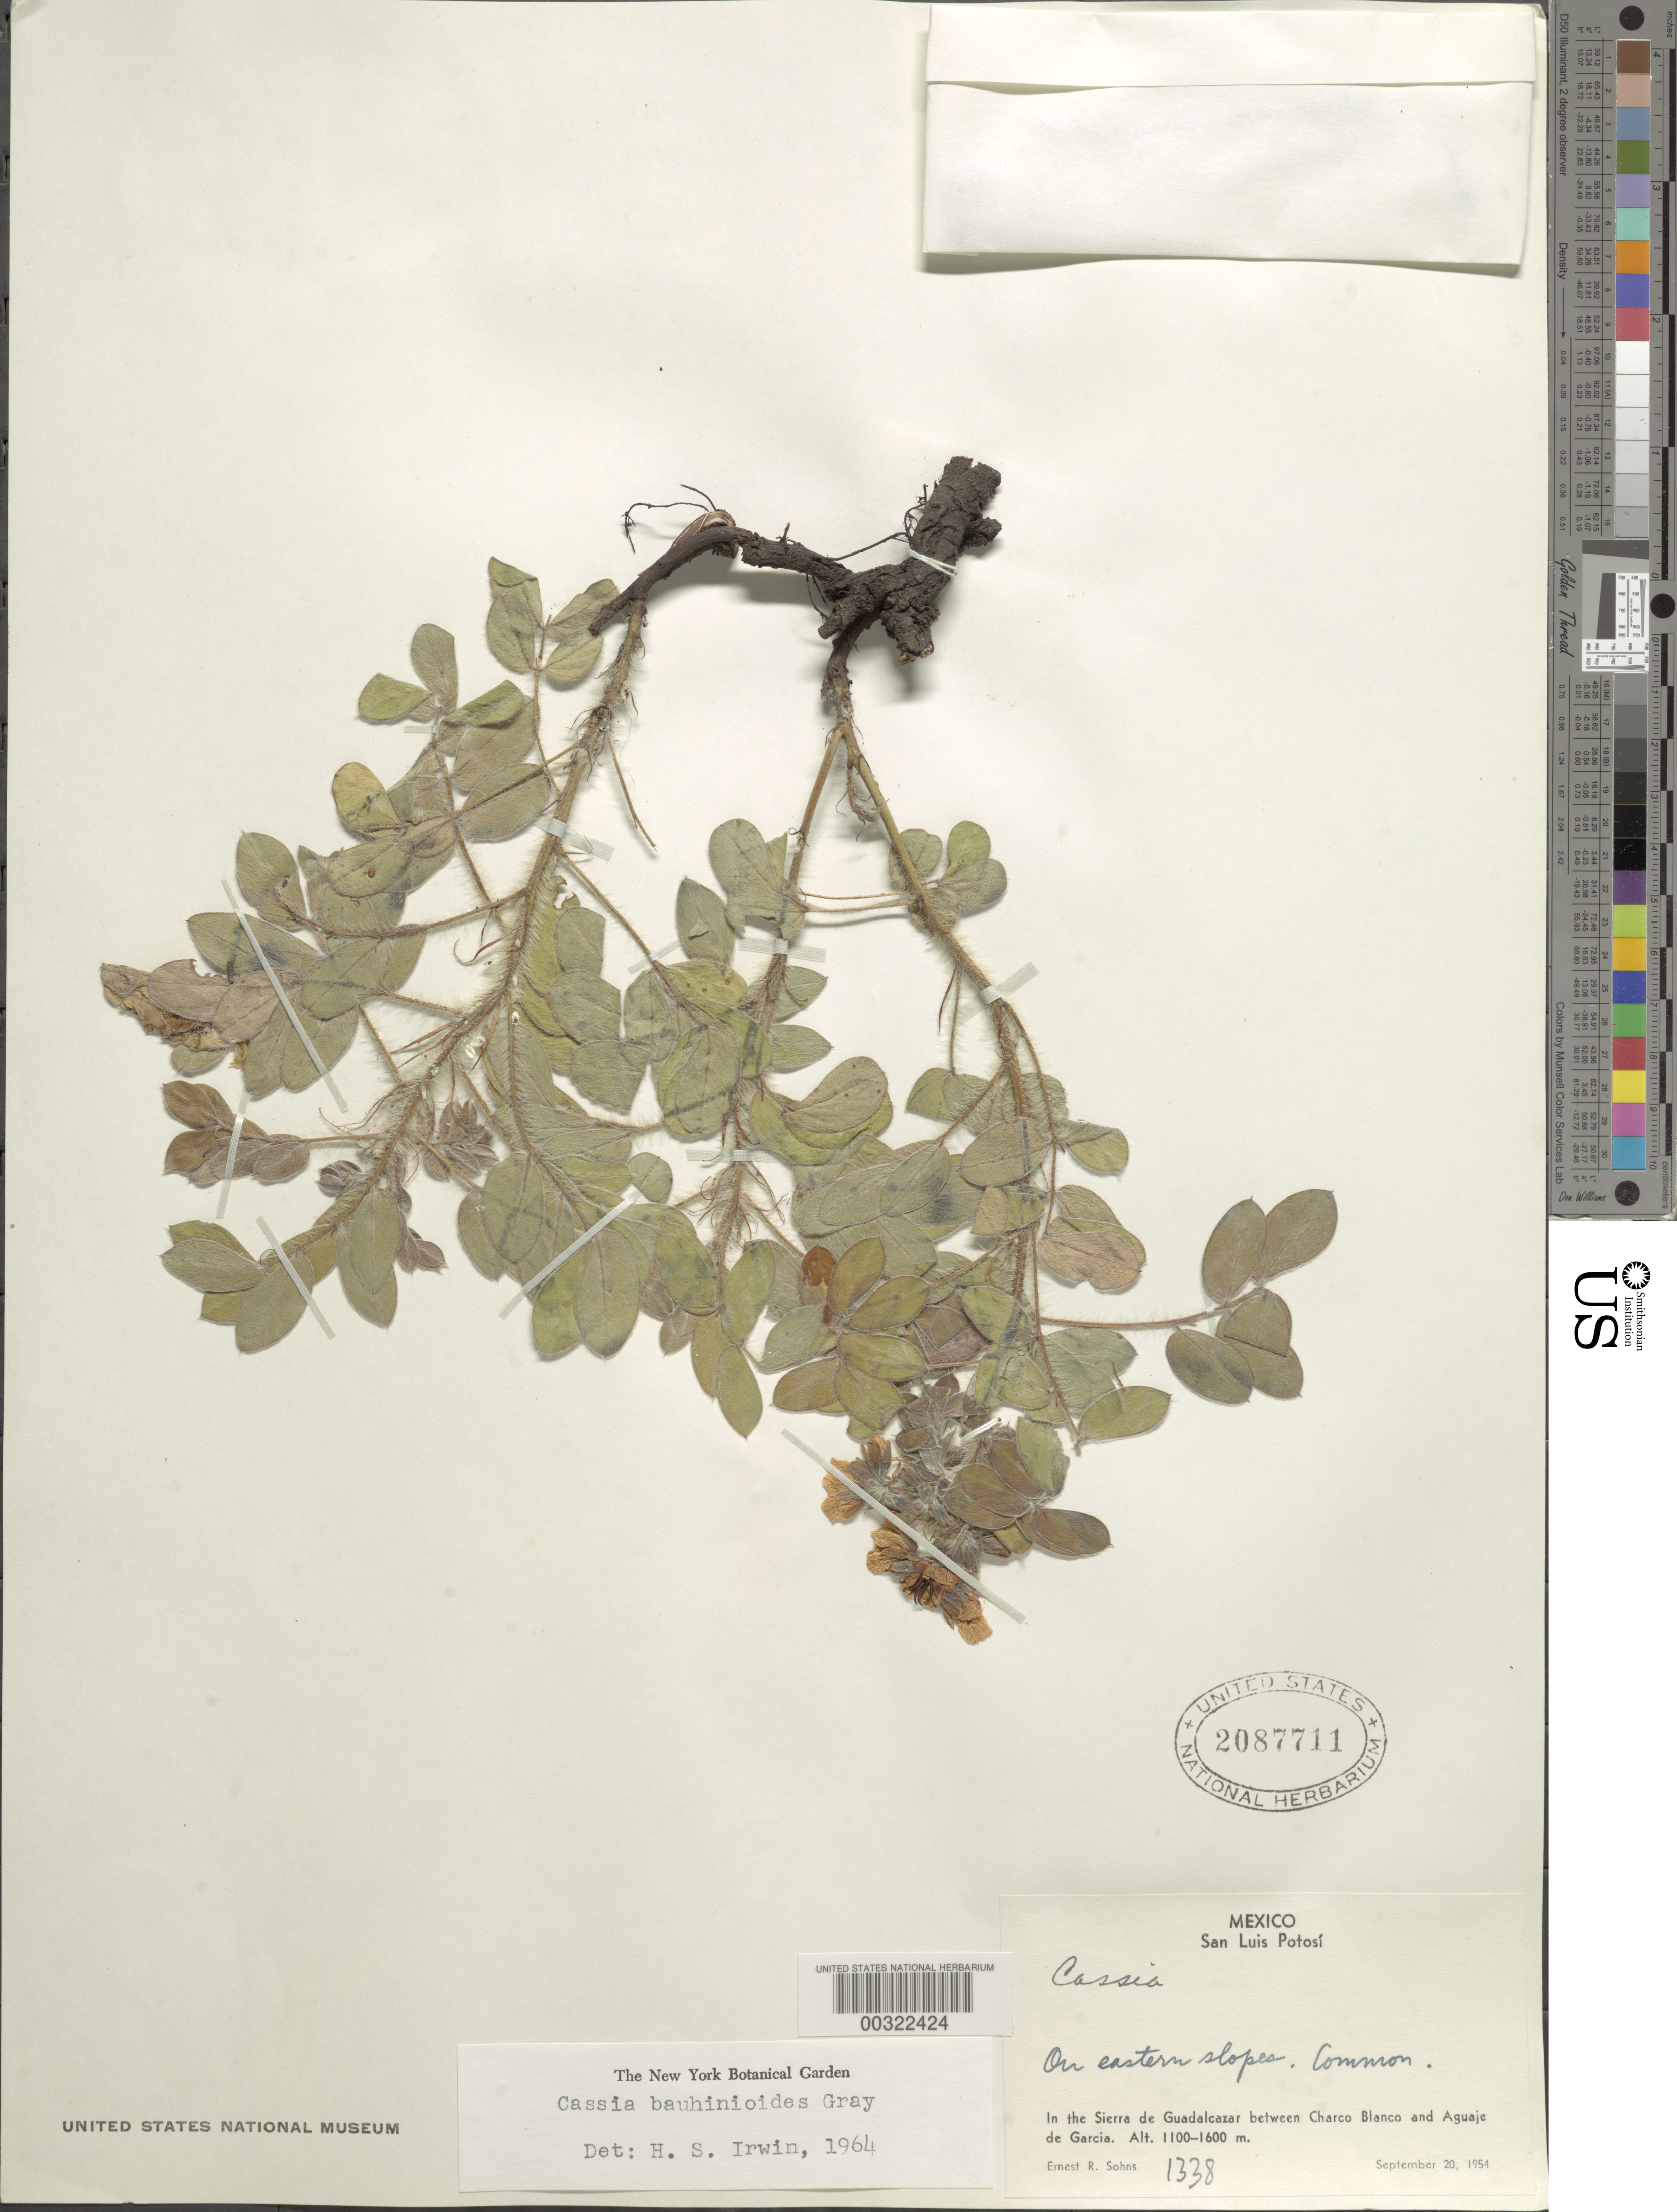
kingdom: Plantae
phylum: Tracheophyta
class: Magnoliopsida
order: Fabales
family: Fabaceae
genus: Senna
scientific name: Senna bauhinioides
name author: (A. Gray) H.S. Irwin & Barneby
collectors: E. R. Sohns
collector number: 1338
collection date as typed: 20 Sep 1954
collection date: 1954-09-20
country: Mexico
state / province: San Luis Potosí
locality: In the Sierra de Guadalcazar between Carco Blanco and Aguaje de Garcia.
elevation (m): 1100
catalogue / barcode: US 2087711